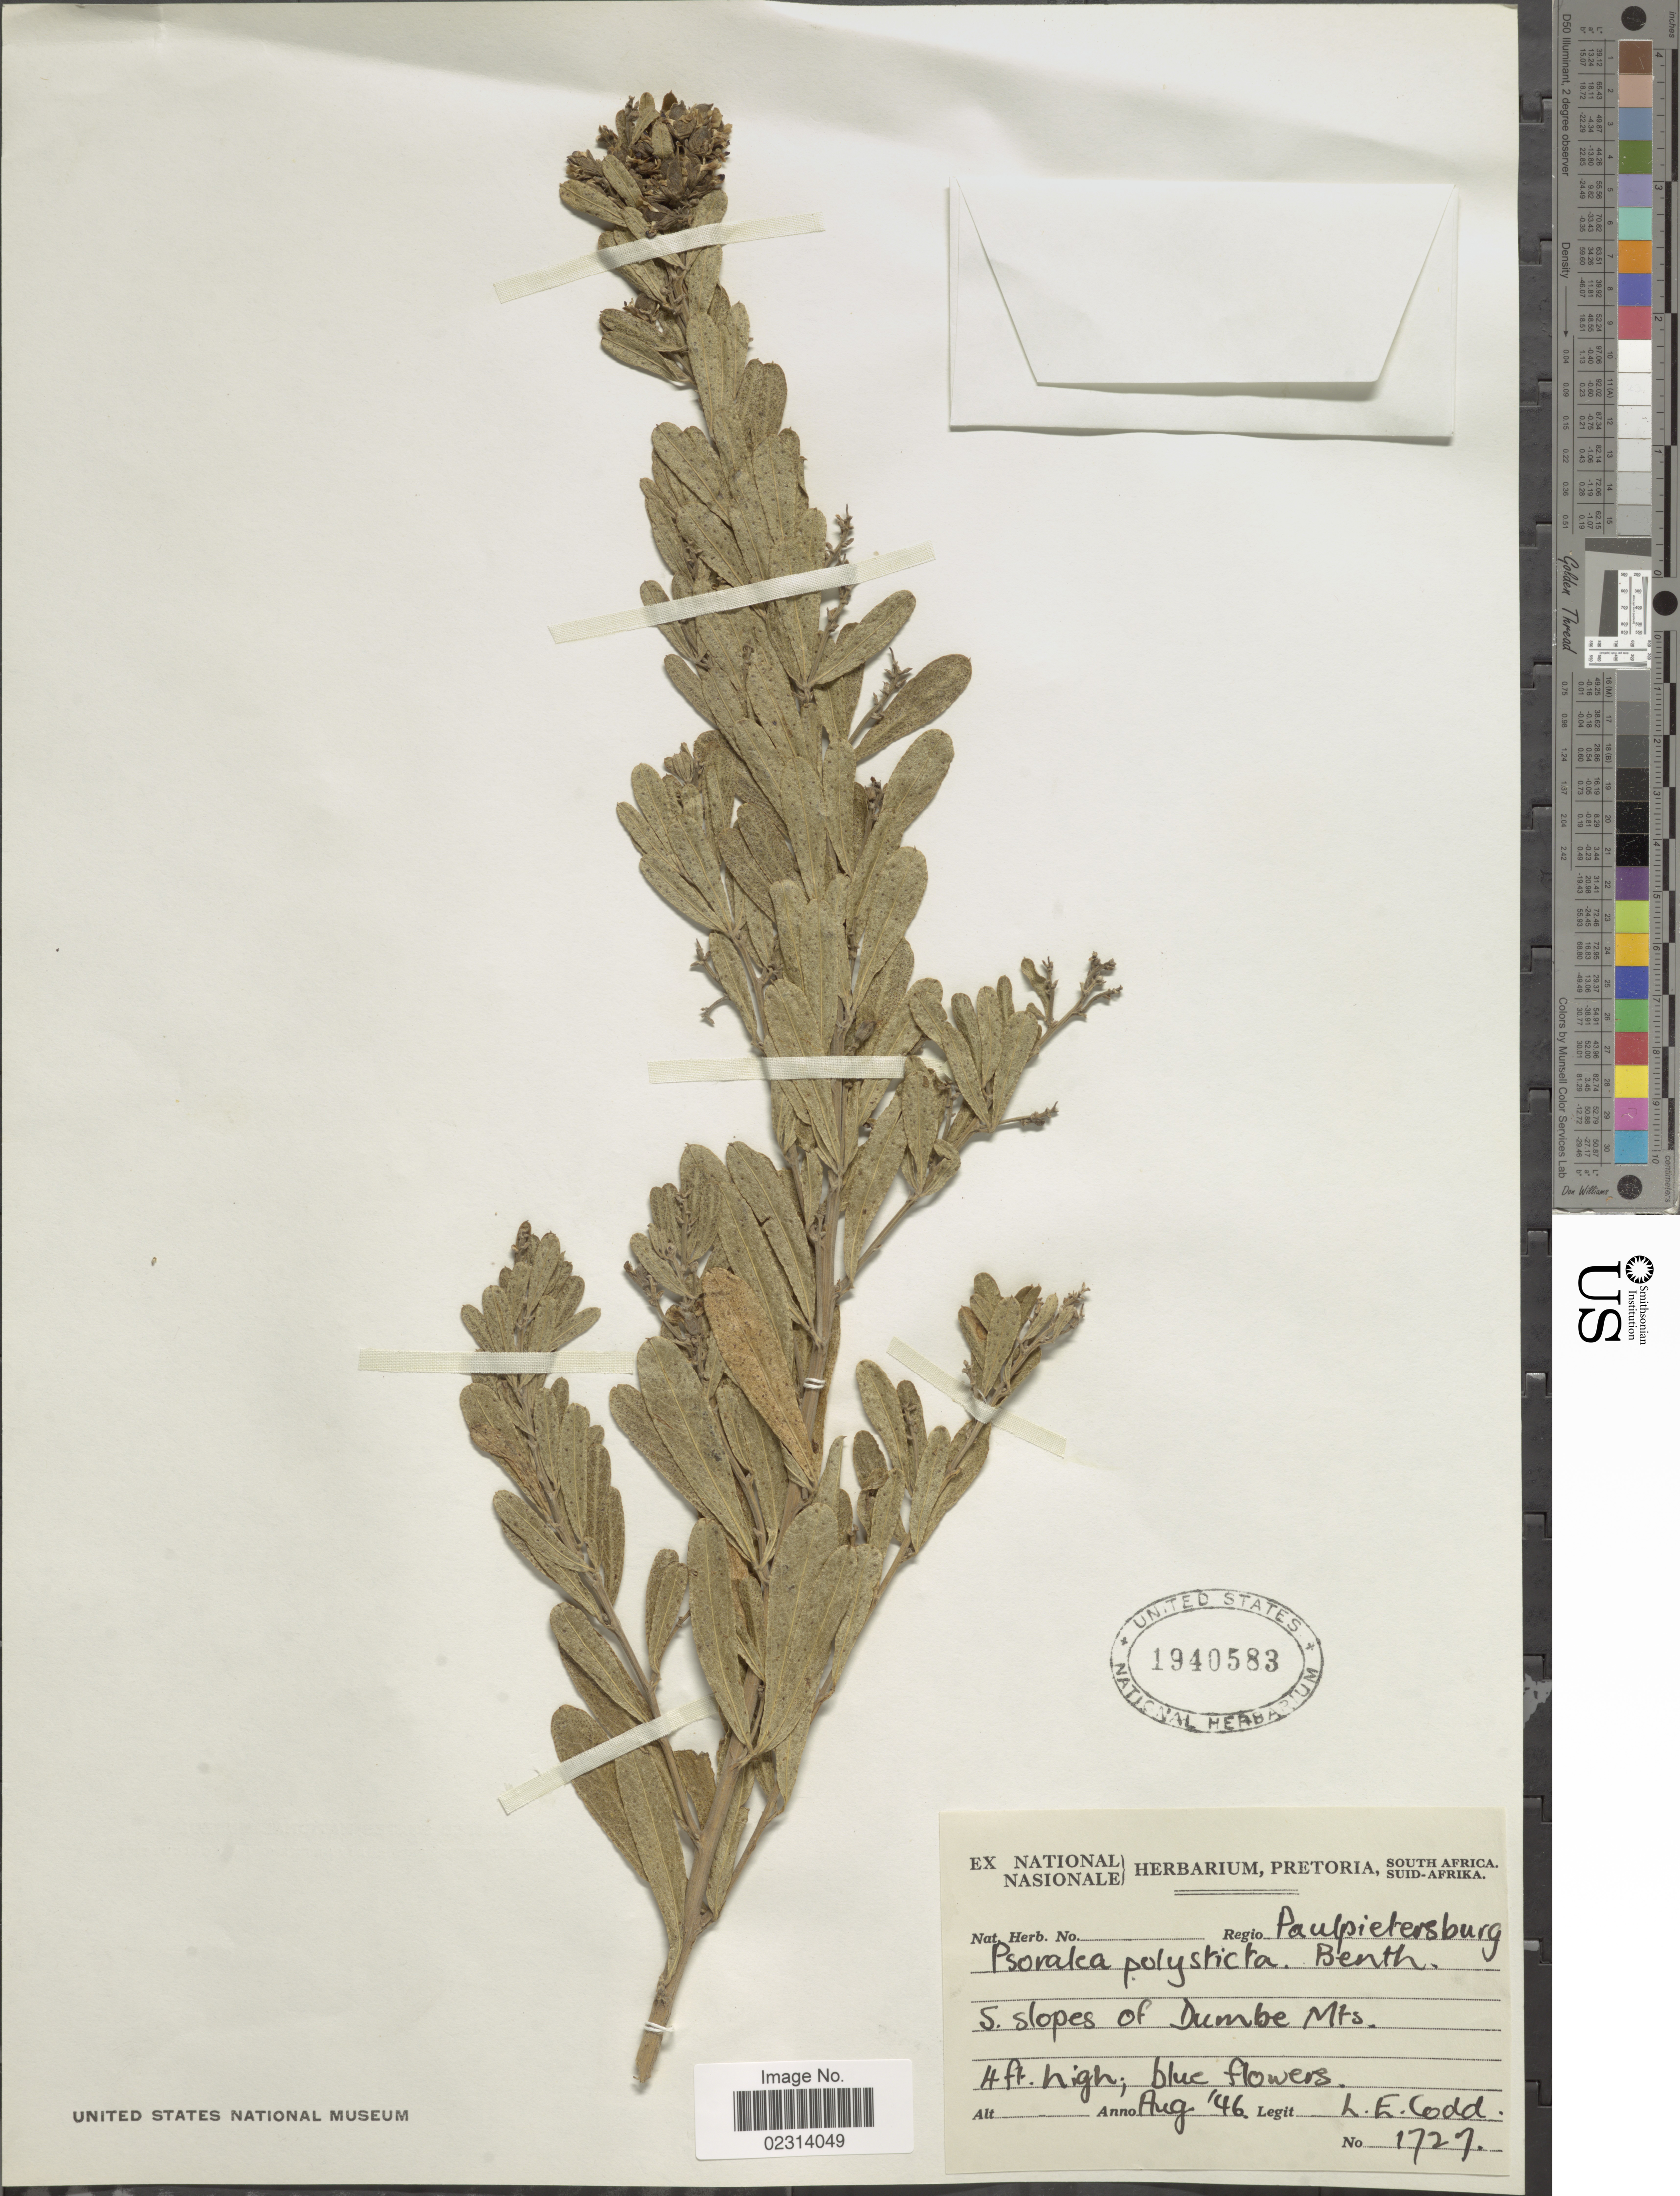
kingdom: Plantae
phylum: Tracheophyta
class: Magnoliopsida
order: Fabales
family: Fabaceae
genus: Otholobium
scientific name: Otholobium polystictum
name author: (Benth. ex Harv.) C.H. Stirt.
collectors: L. Codd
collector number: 1727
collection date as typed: Transcribed d/m/y: /8/46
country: South Africa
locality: South Africa, Suid-Afrika, S. slope of Dumbe Mts., Pretoria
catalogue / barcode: US 1940583